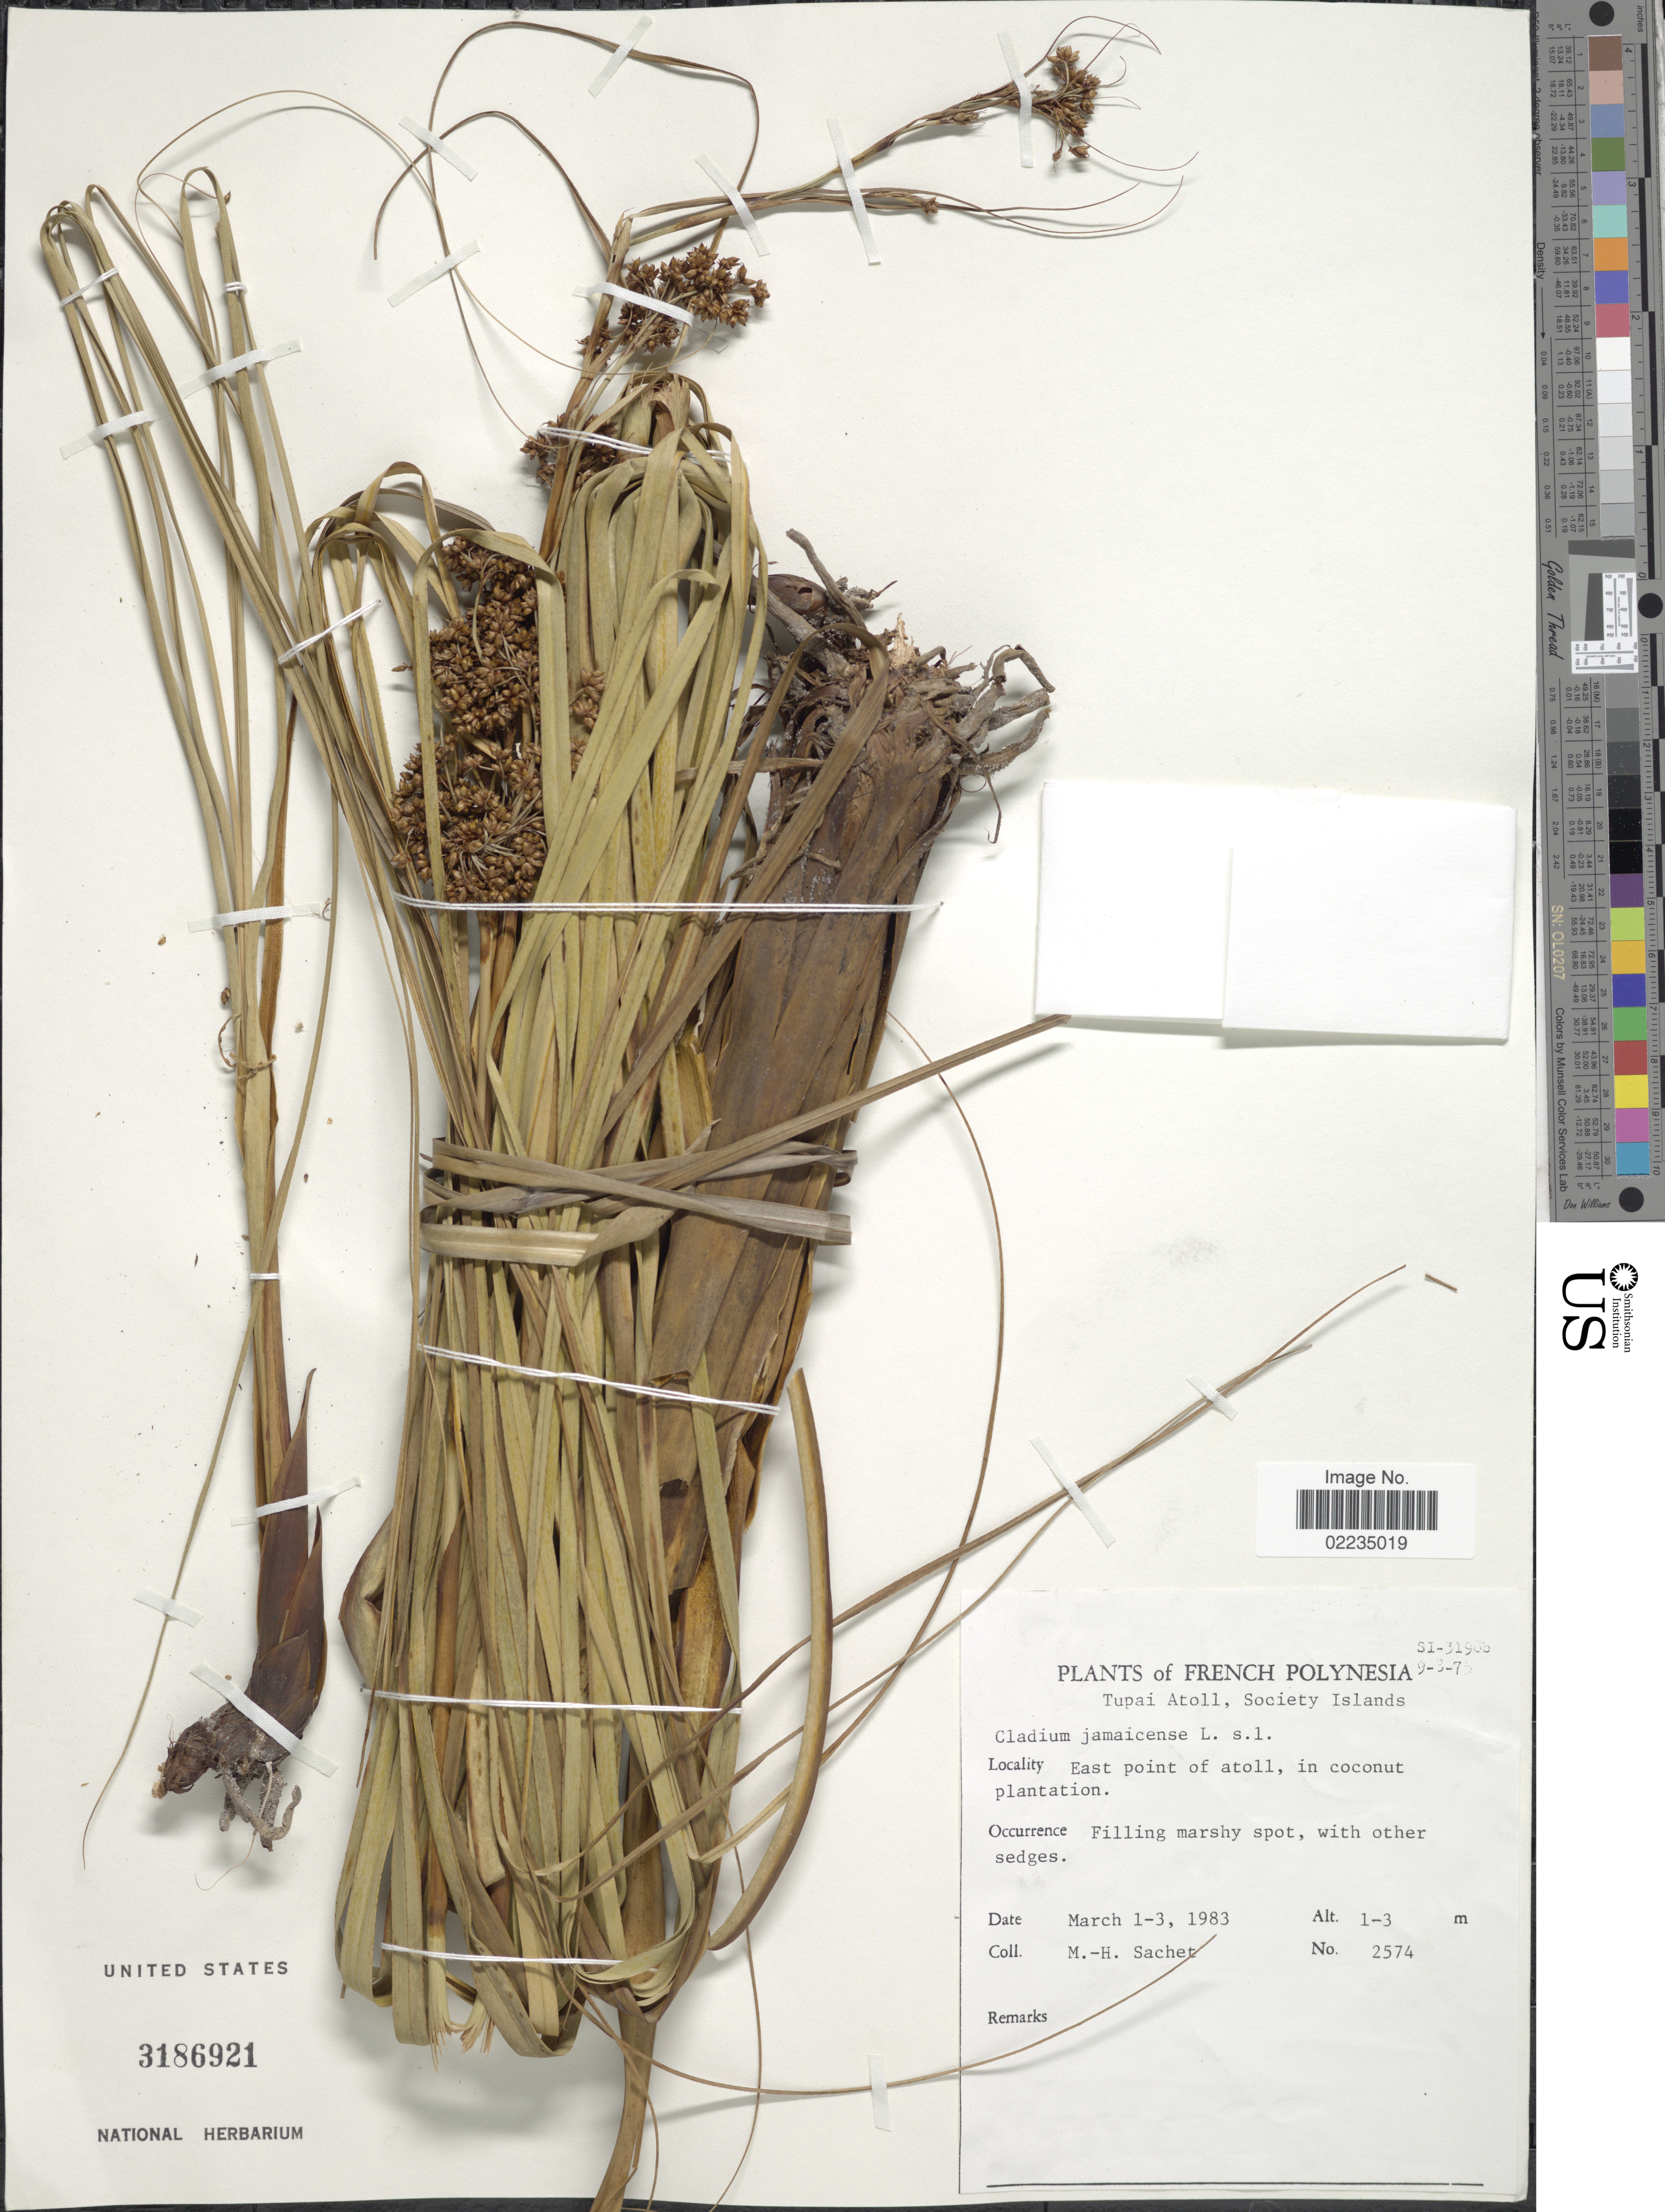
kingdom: Plantae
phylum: Tracheophyta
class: Liliopsida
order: Poales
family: Cyperaceae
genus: Cladium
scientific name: Cladium jamaicense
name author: Crantz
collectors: M.-H. Sachet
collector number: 2574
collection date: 1983-03-01/1983-03-03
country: French Polynesia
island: Tupai Atoll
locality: Tupai Atoll, Society Islands, East point of atoll, in coconut plantation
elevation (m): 1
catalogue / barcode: US 3186921